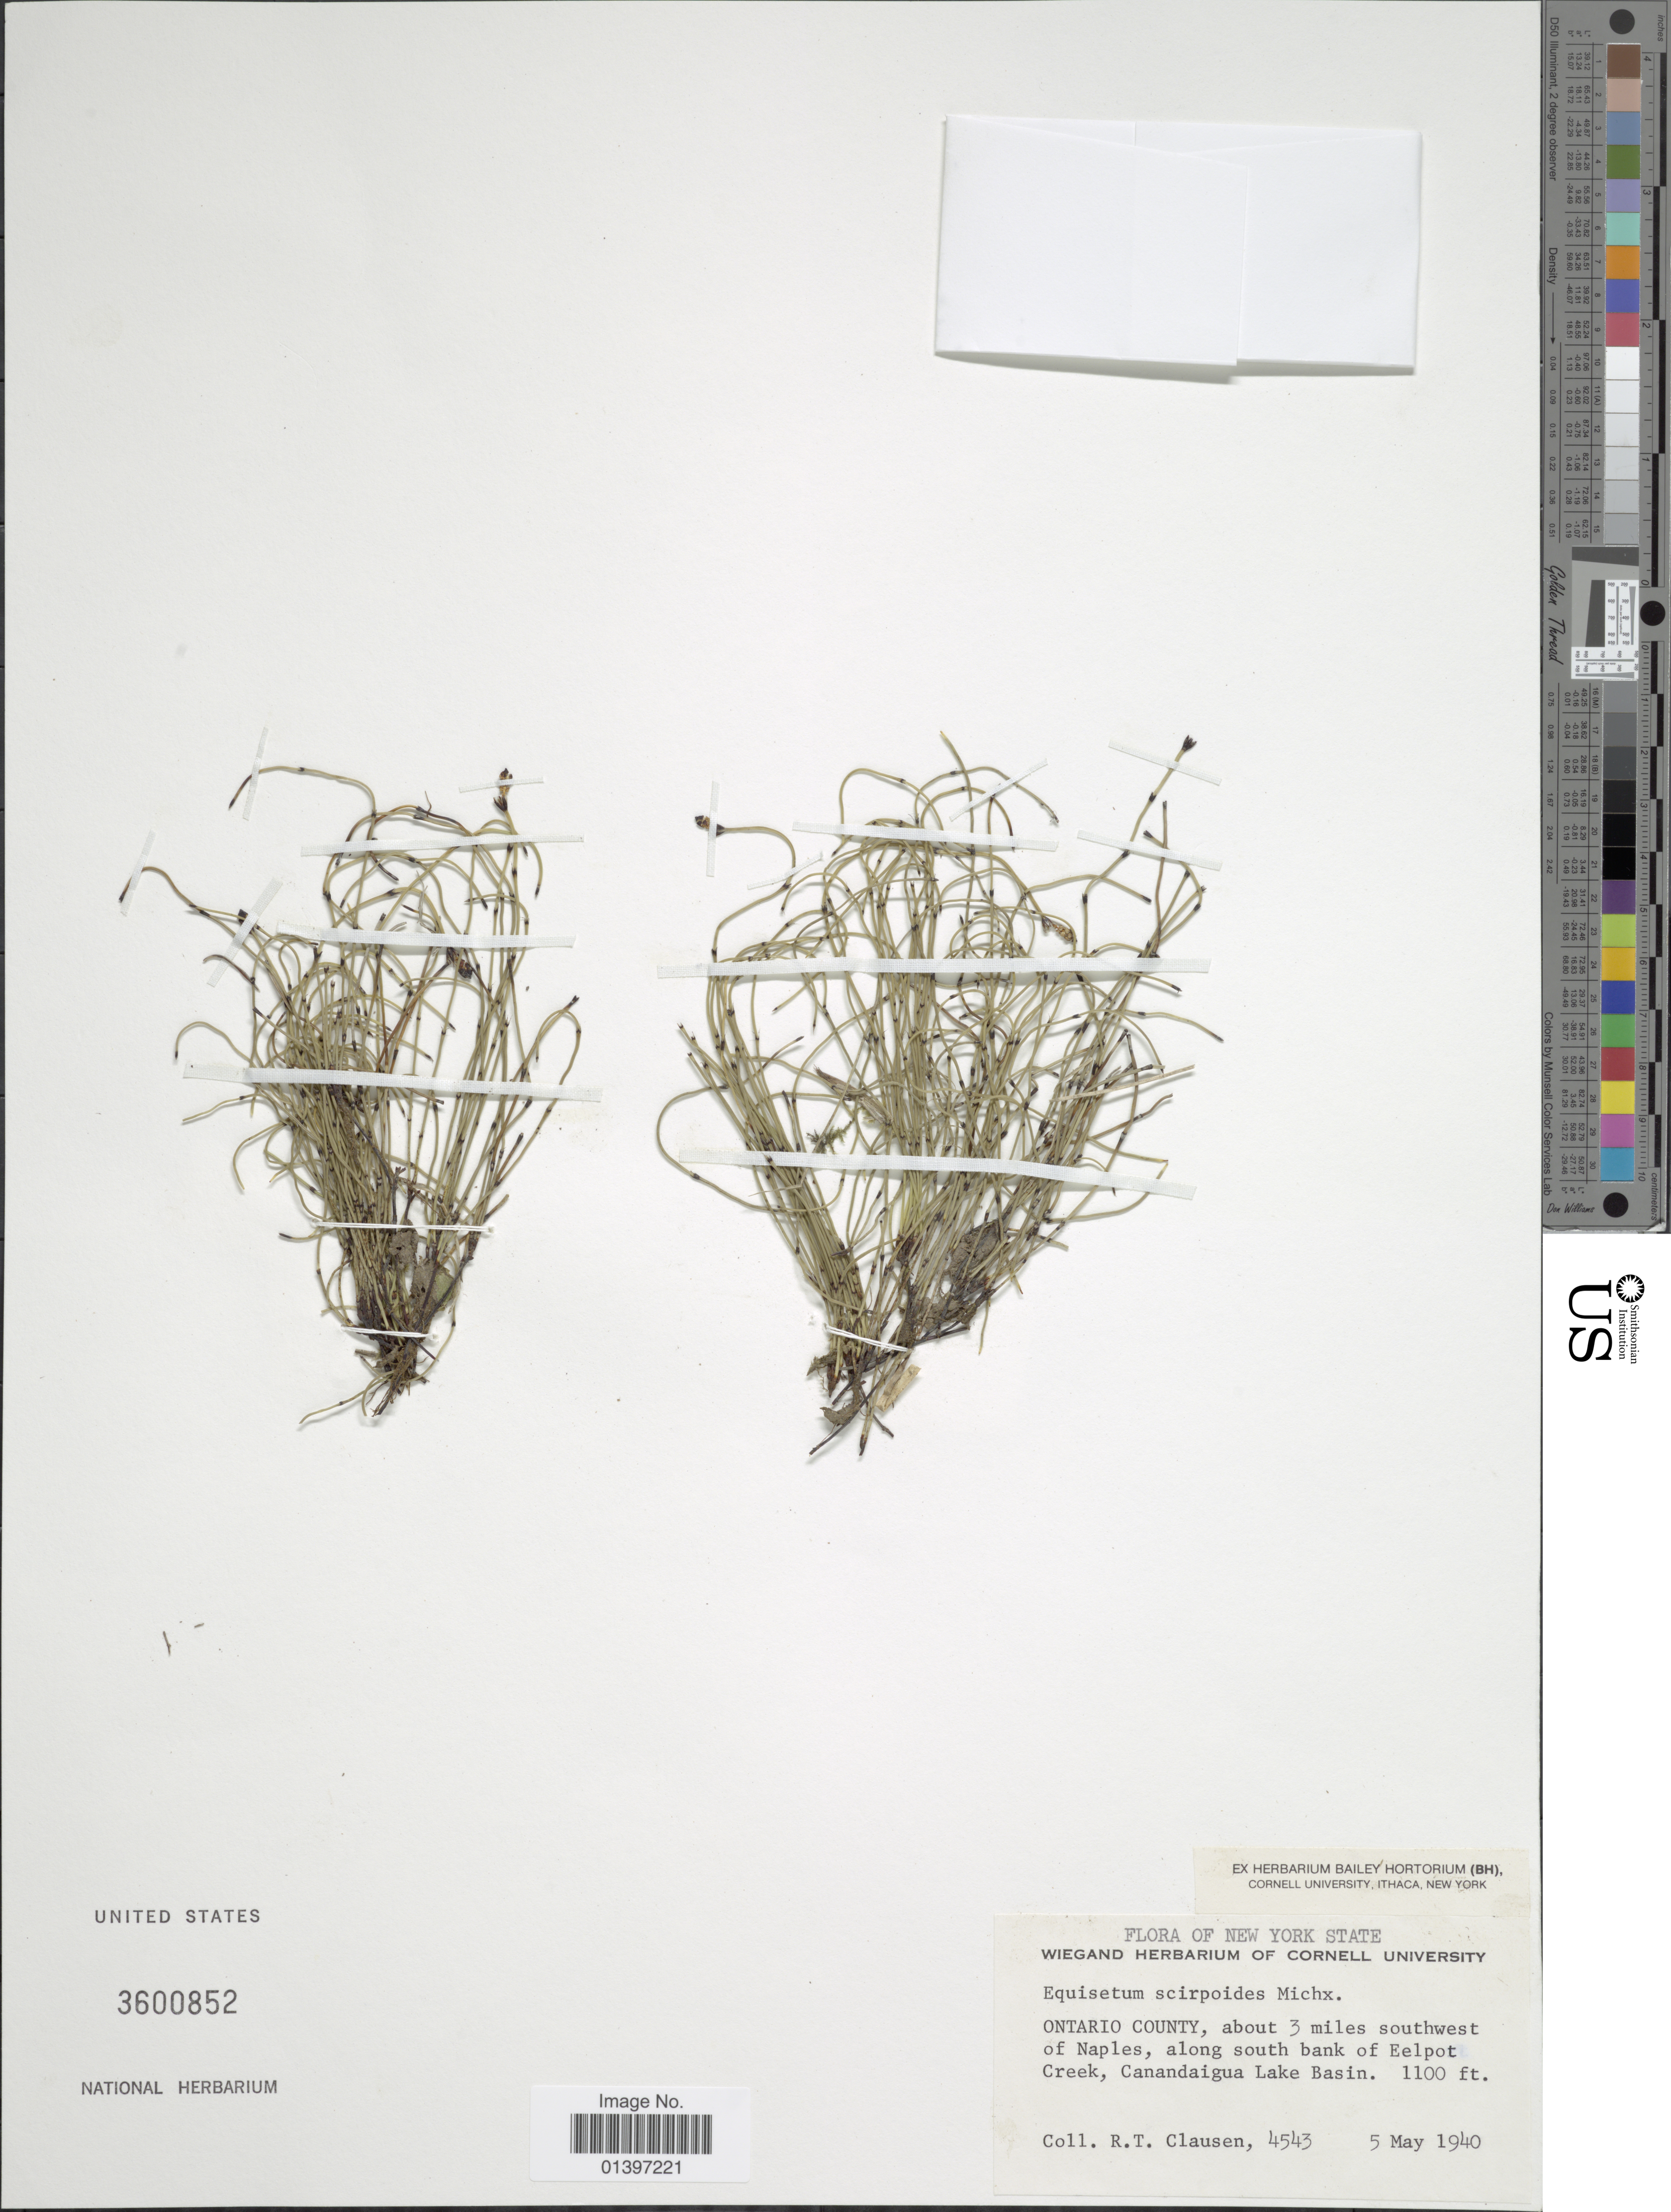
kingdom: Plantae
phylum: Tracheophyta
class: Polypodiopsida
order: Equisetales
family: Equisetaceae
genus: Equisetum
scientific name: Equisetum scirpoides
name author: Michx.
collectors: R. T. Clausen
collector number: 4543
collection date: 1940-05-05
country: United States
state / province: New York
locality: New York State, Ontario County, about 3 miles southwest of Naples, along south bank of Eelpot Creek, Canadaigua Lake Basin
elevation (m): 335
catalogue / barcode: US 3600852